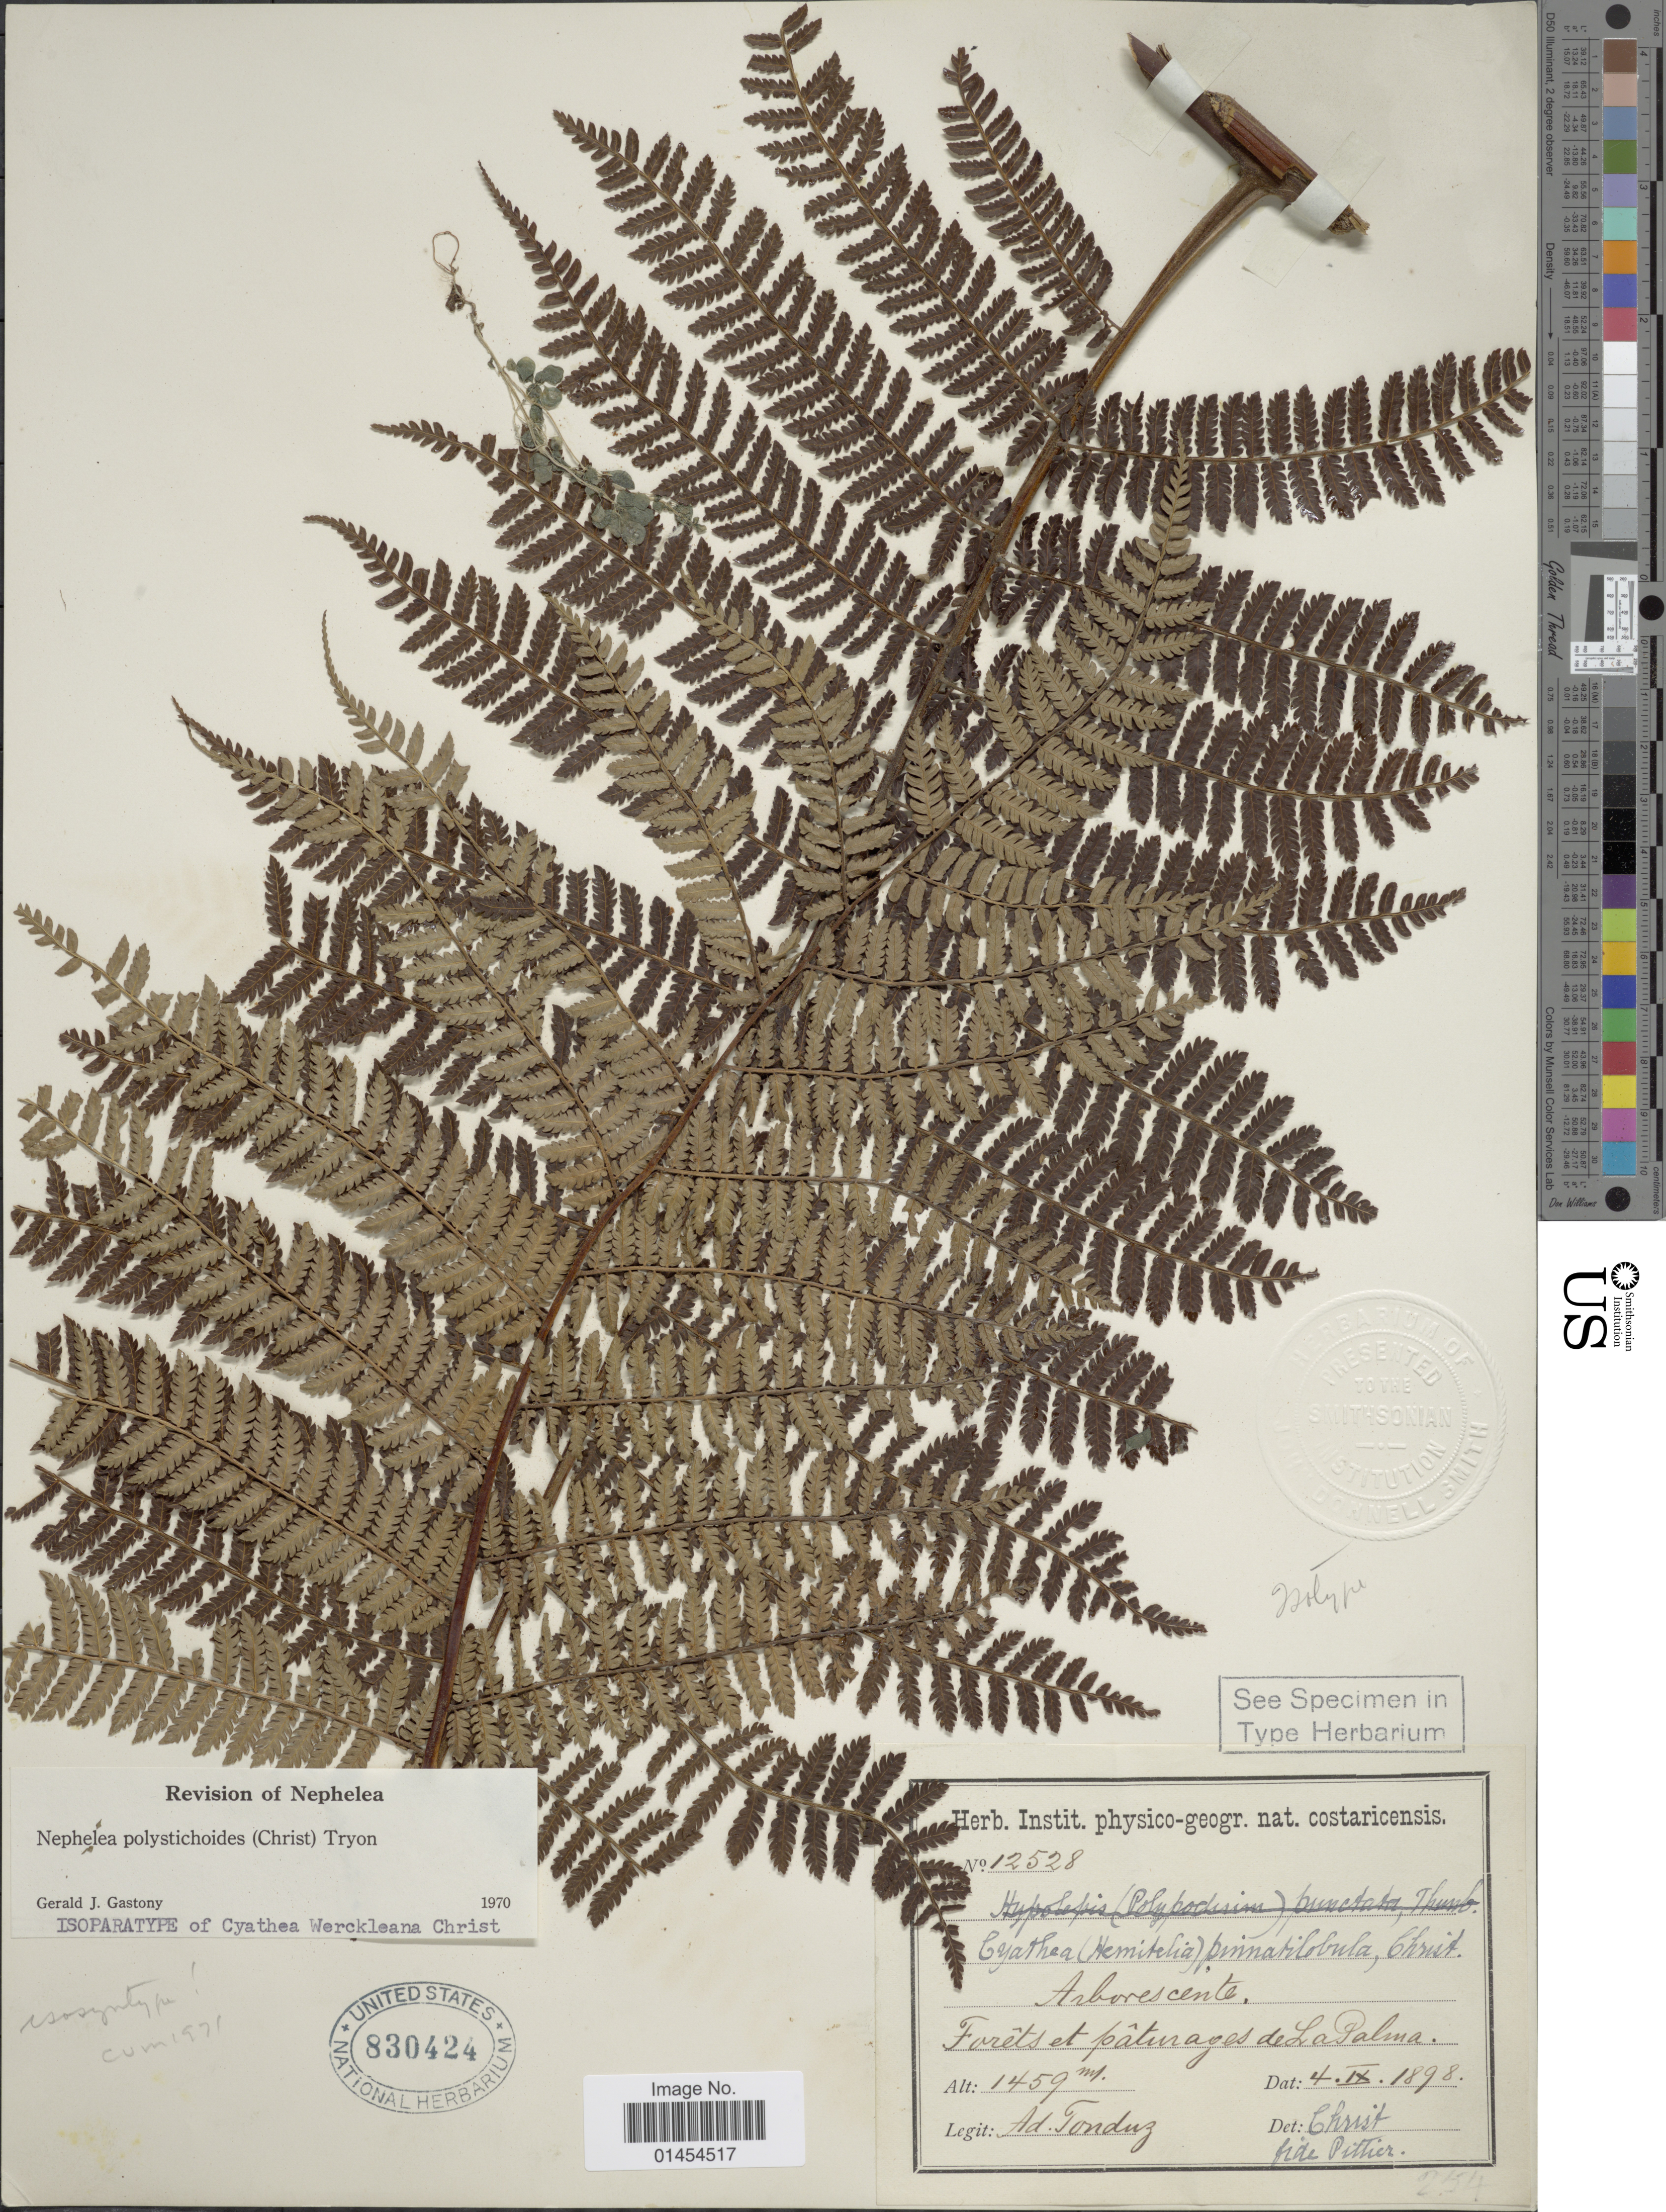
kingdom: Plantae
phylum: Tracheophyta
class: Polypodiopsida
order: Cyatheales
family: Cyatheaceae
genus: Alsophila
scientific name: Alsophila polystichoides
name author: Christ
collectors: A. Tonduz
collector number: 12528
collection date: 1898-09-04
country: Costa Rica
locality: Forêts et pâtunages de La Palma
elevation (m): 1459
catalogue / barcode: US 830424